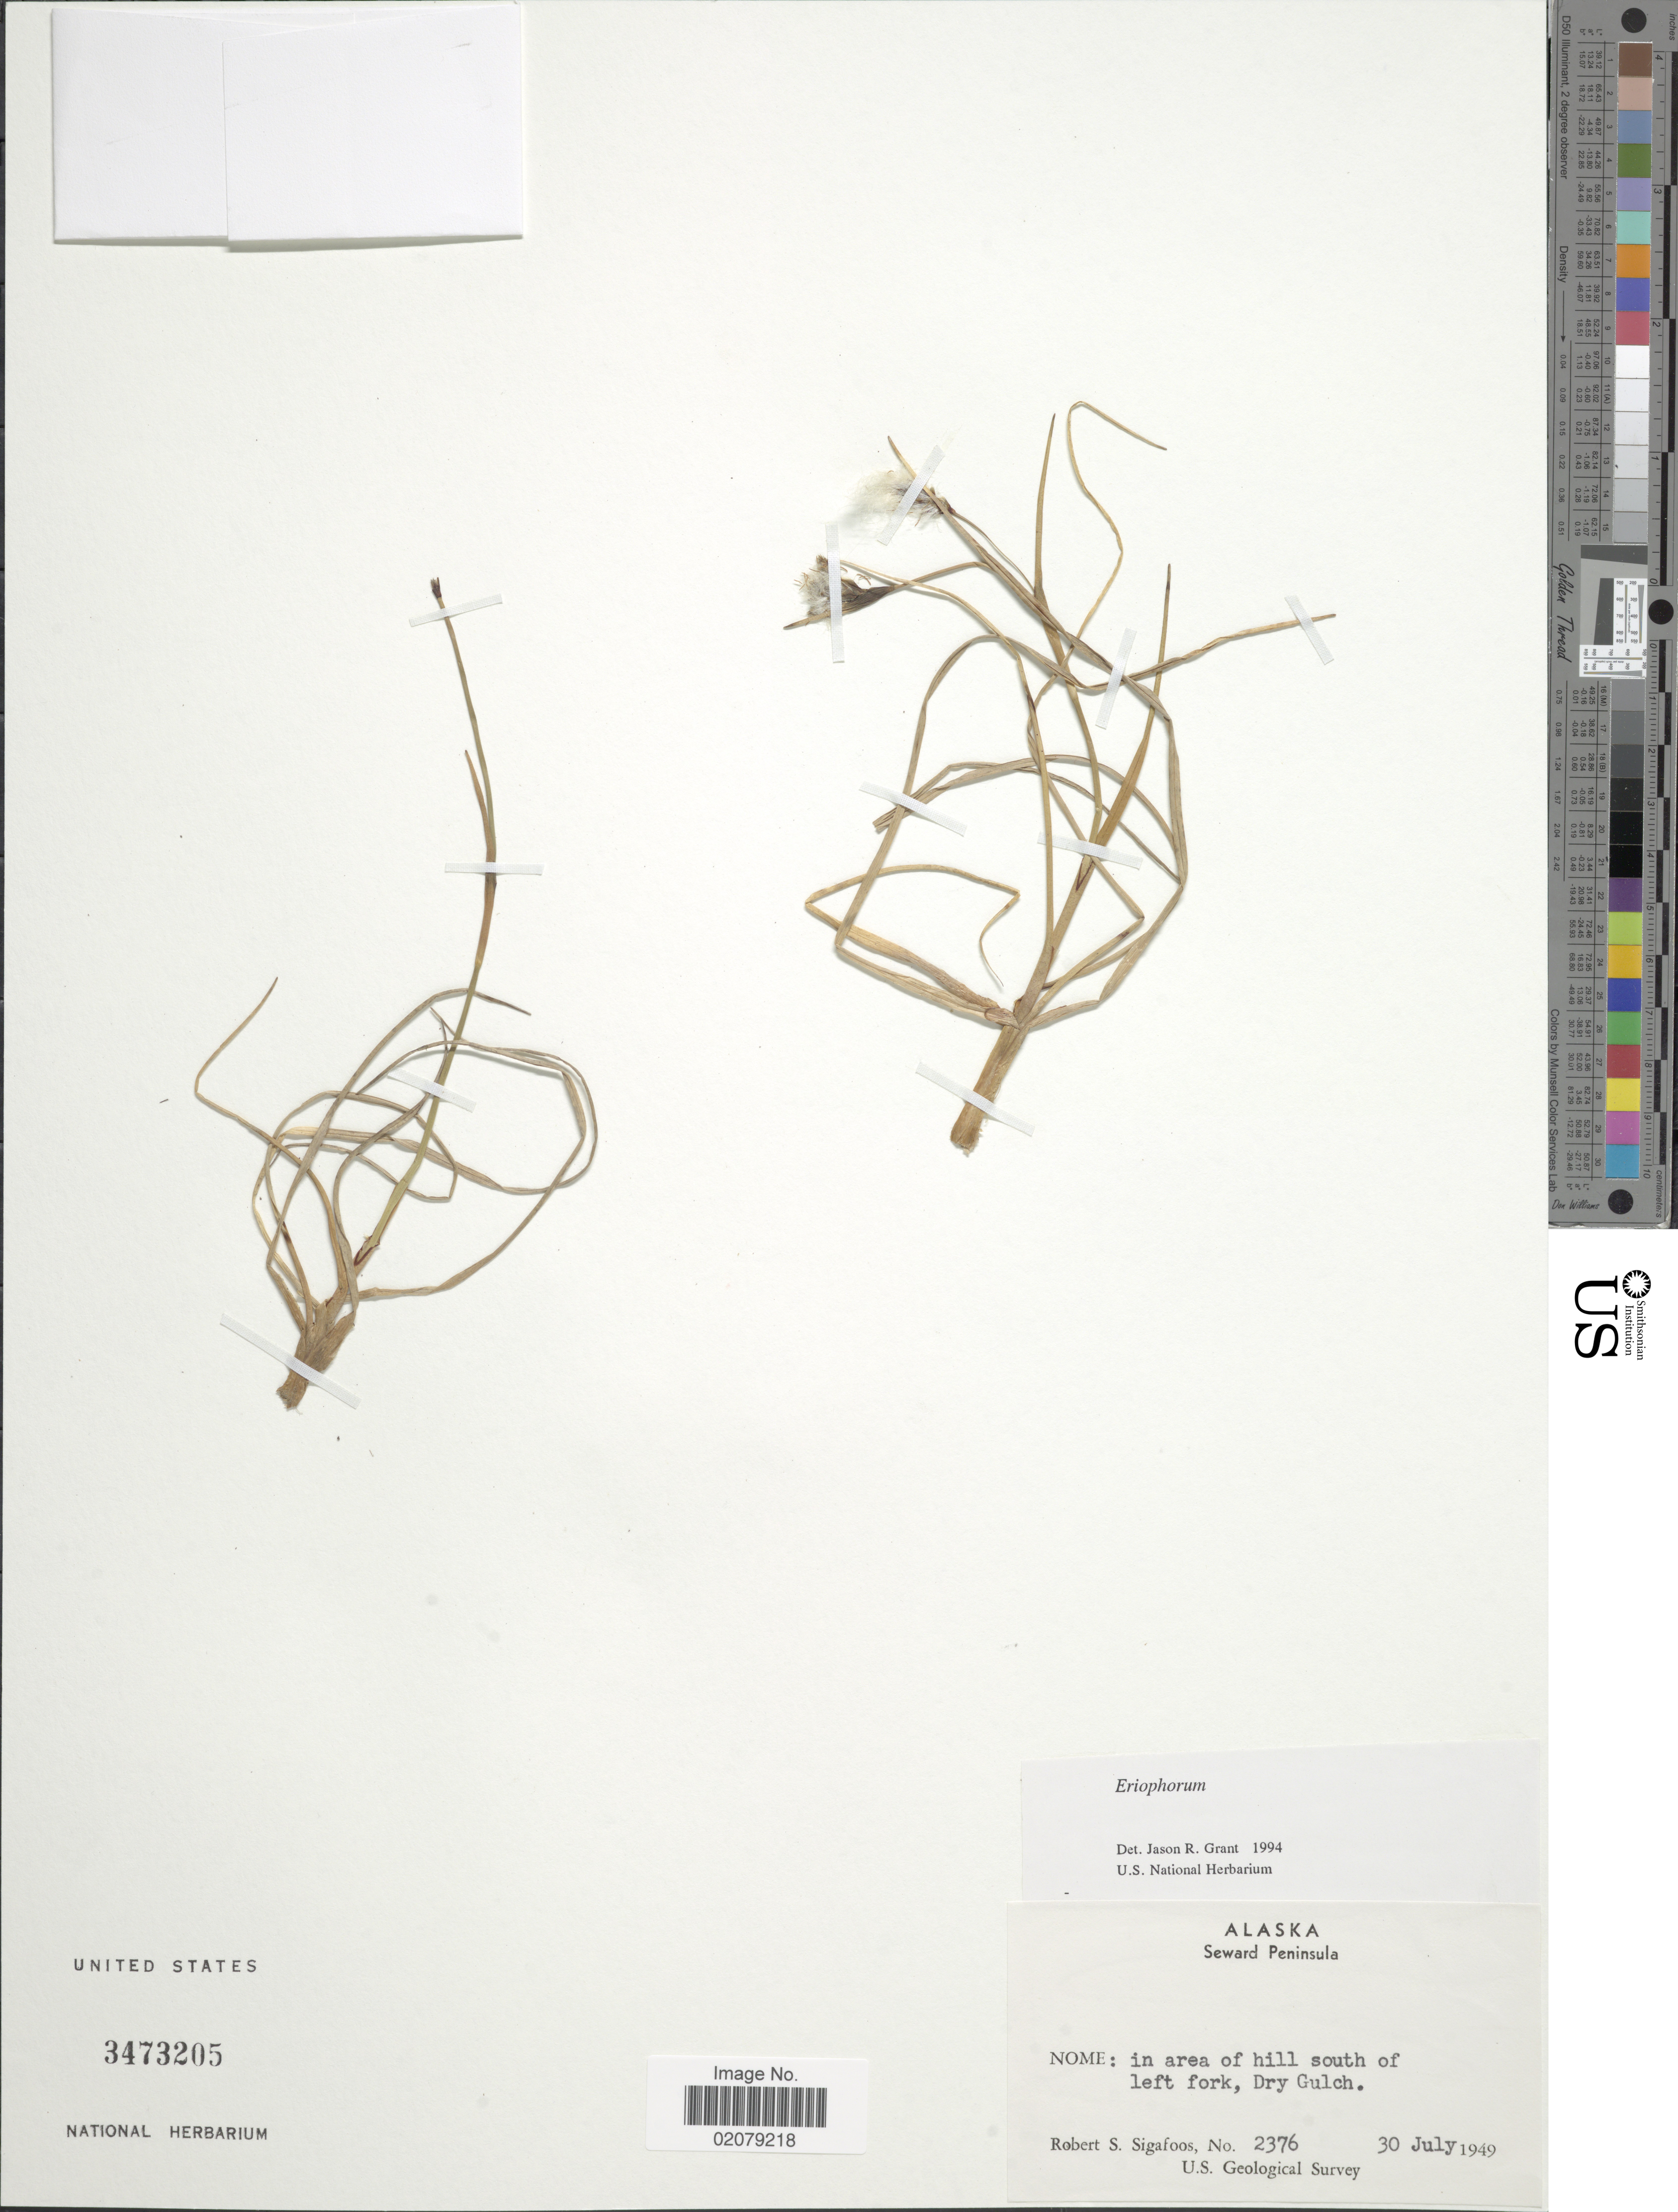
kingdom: Plantae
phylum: Tracheophyta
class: Liliopsida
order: Poales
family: Cyperaceae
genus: Eriophorum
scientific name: Eriophorum sp.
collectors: R. Sigafoos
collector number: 2376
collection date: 1949-07-30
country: United States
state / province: Alaska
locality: Seward Peninsula, Nome: in area of hill south of left fork, Dry Gulch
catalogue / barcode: US 3473205